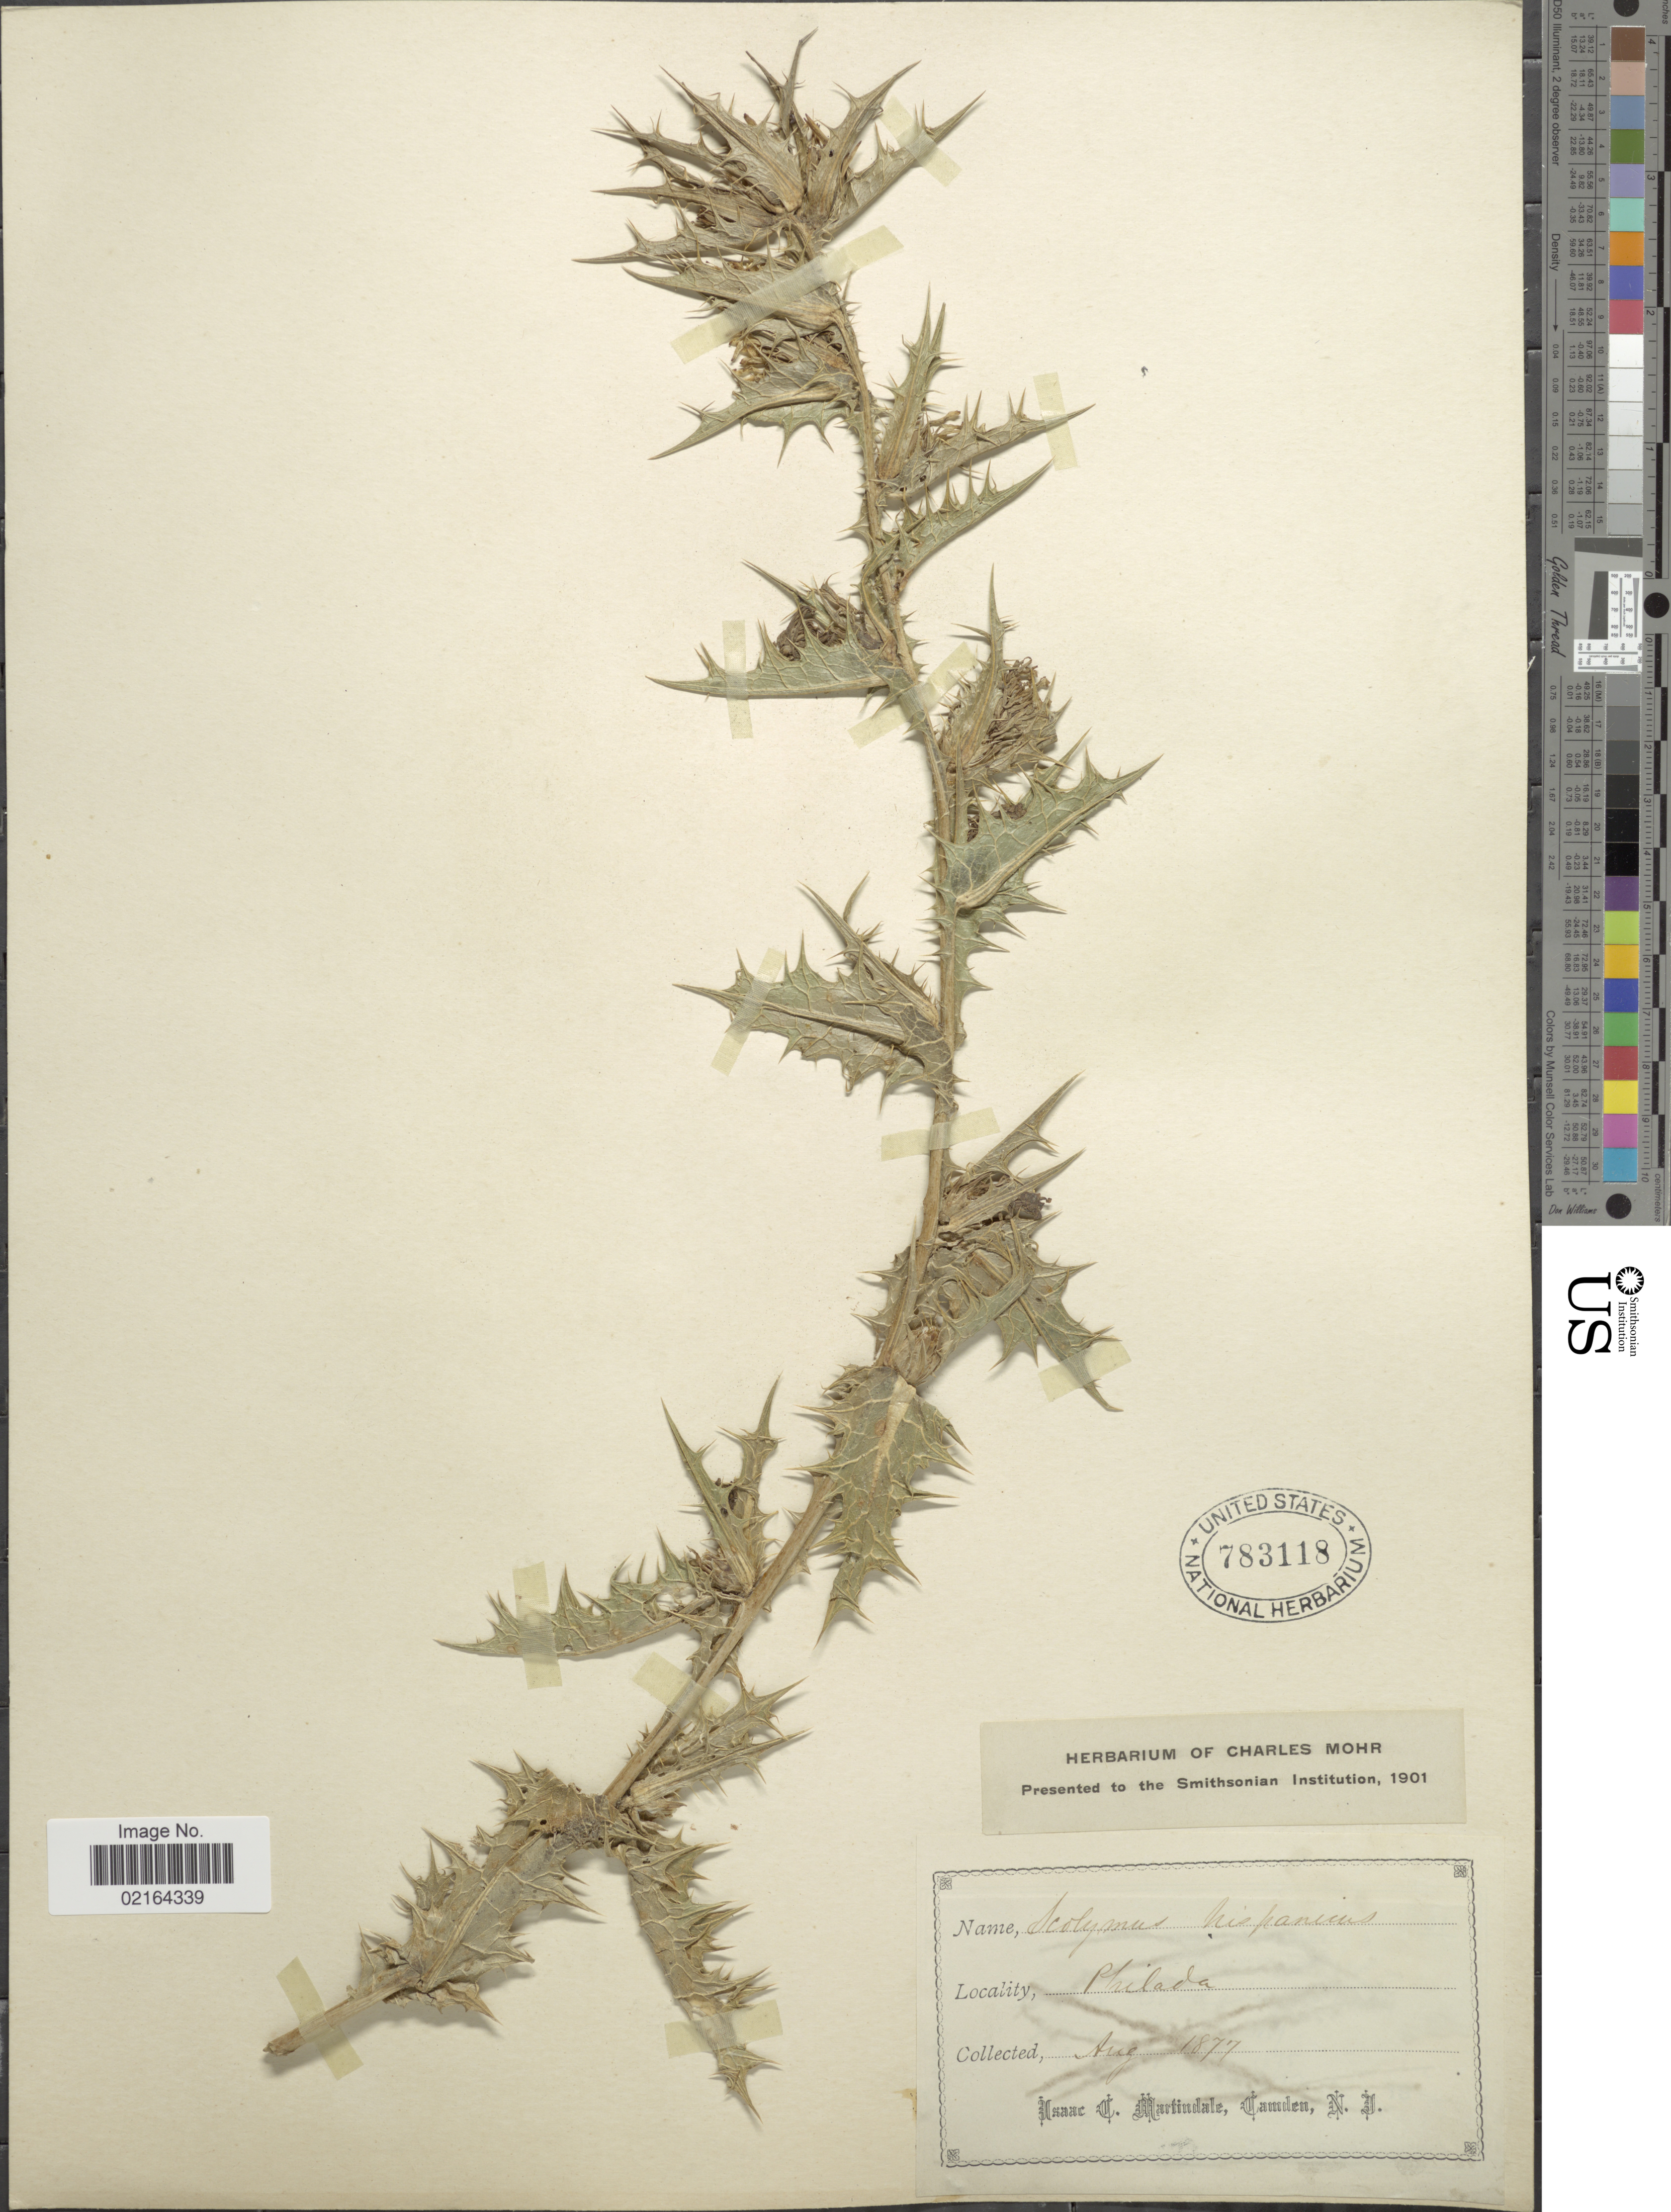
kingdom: Plantae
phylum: Tracheophyta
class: Magnoliopsida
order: Asterales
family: Asteraceae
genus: Scolymus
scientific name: Scolymus hispanicus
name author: L.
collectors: I. C. Martindale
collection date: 1877-08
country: United States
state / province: Pennsylvania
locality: Ballast, Phila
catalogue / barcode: US 783118